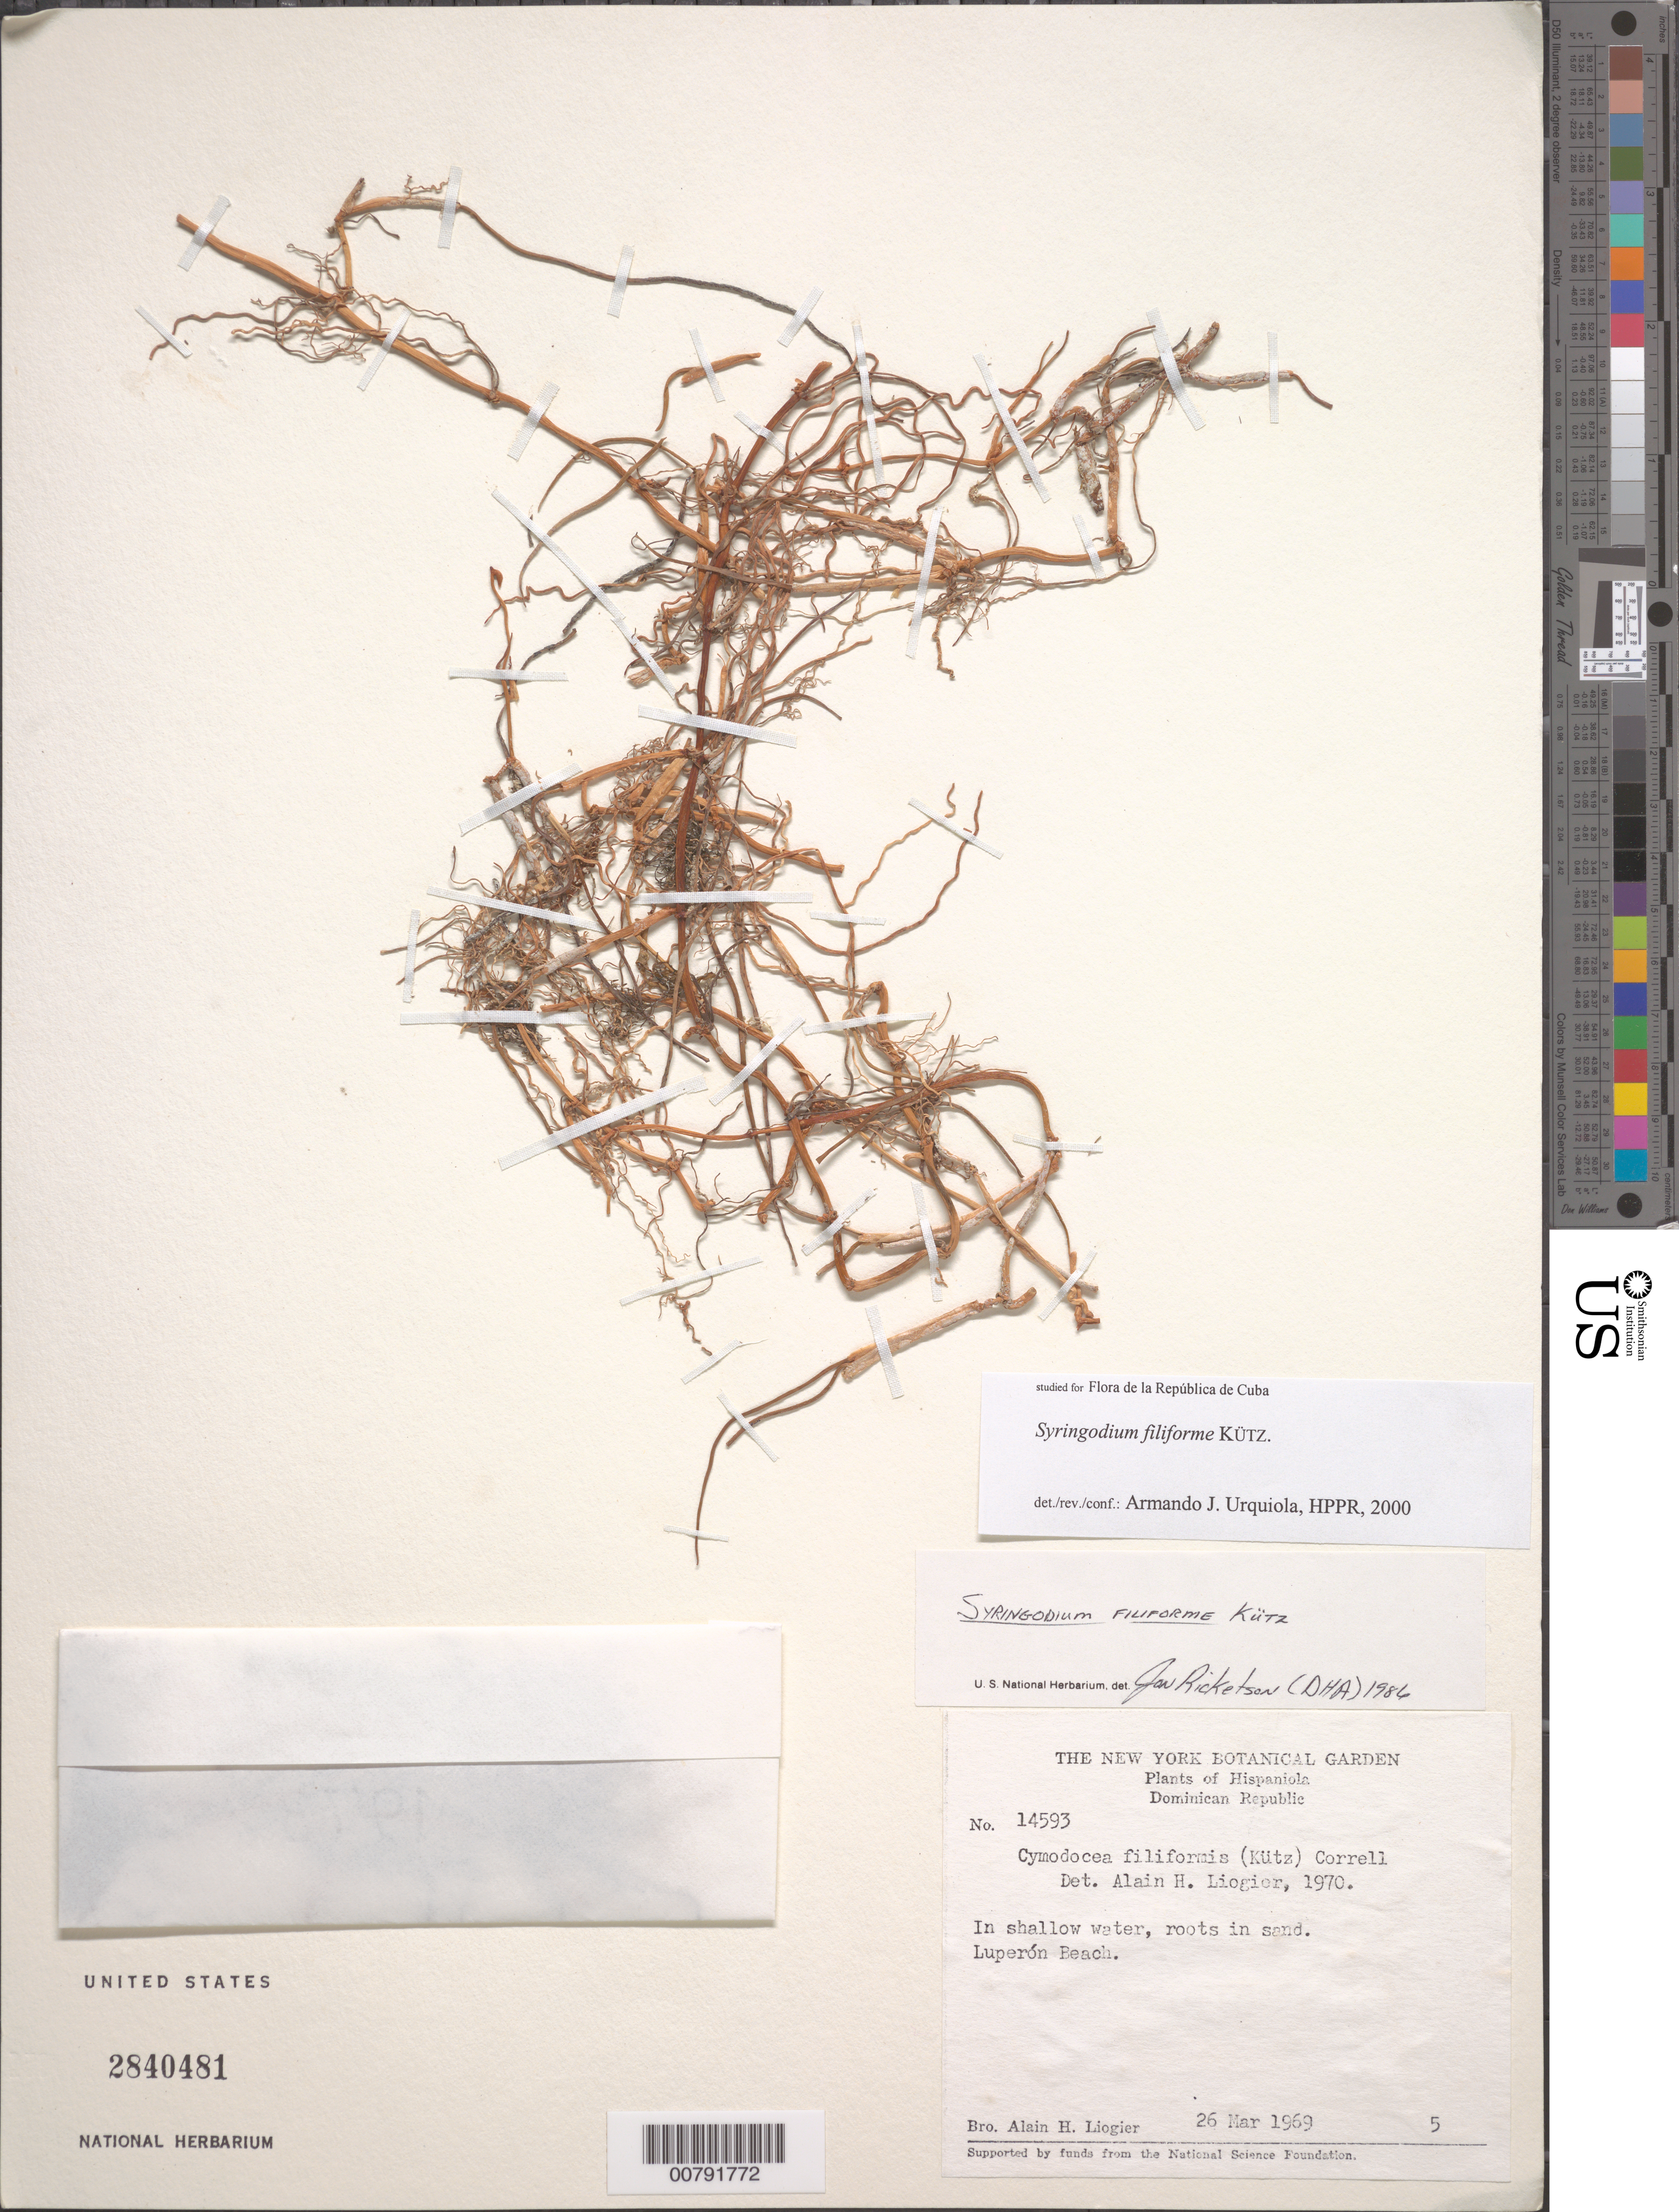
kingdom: Plantae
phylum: Tracheophyta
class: Liliopsida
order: Alismatales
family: Cymodoceaceae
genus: Syringodium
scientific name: Syringodium filiforme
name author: Kütz.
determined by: Urquiola, A. J., (HPPR)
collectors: A. H. Liogier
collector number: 14593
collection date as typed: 26 Mar 1969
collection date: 1969-03-26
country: Dominican Republic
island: Hispaniola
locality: Luperón Beach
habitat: In shallow water, roots in sand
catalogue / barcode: US 2840481